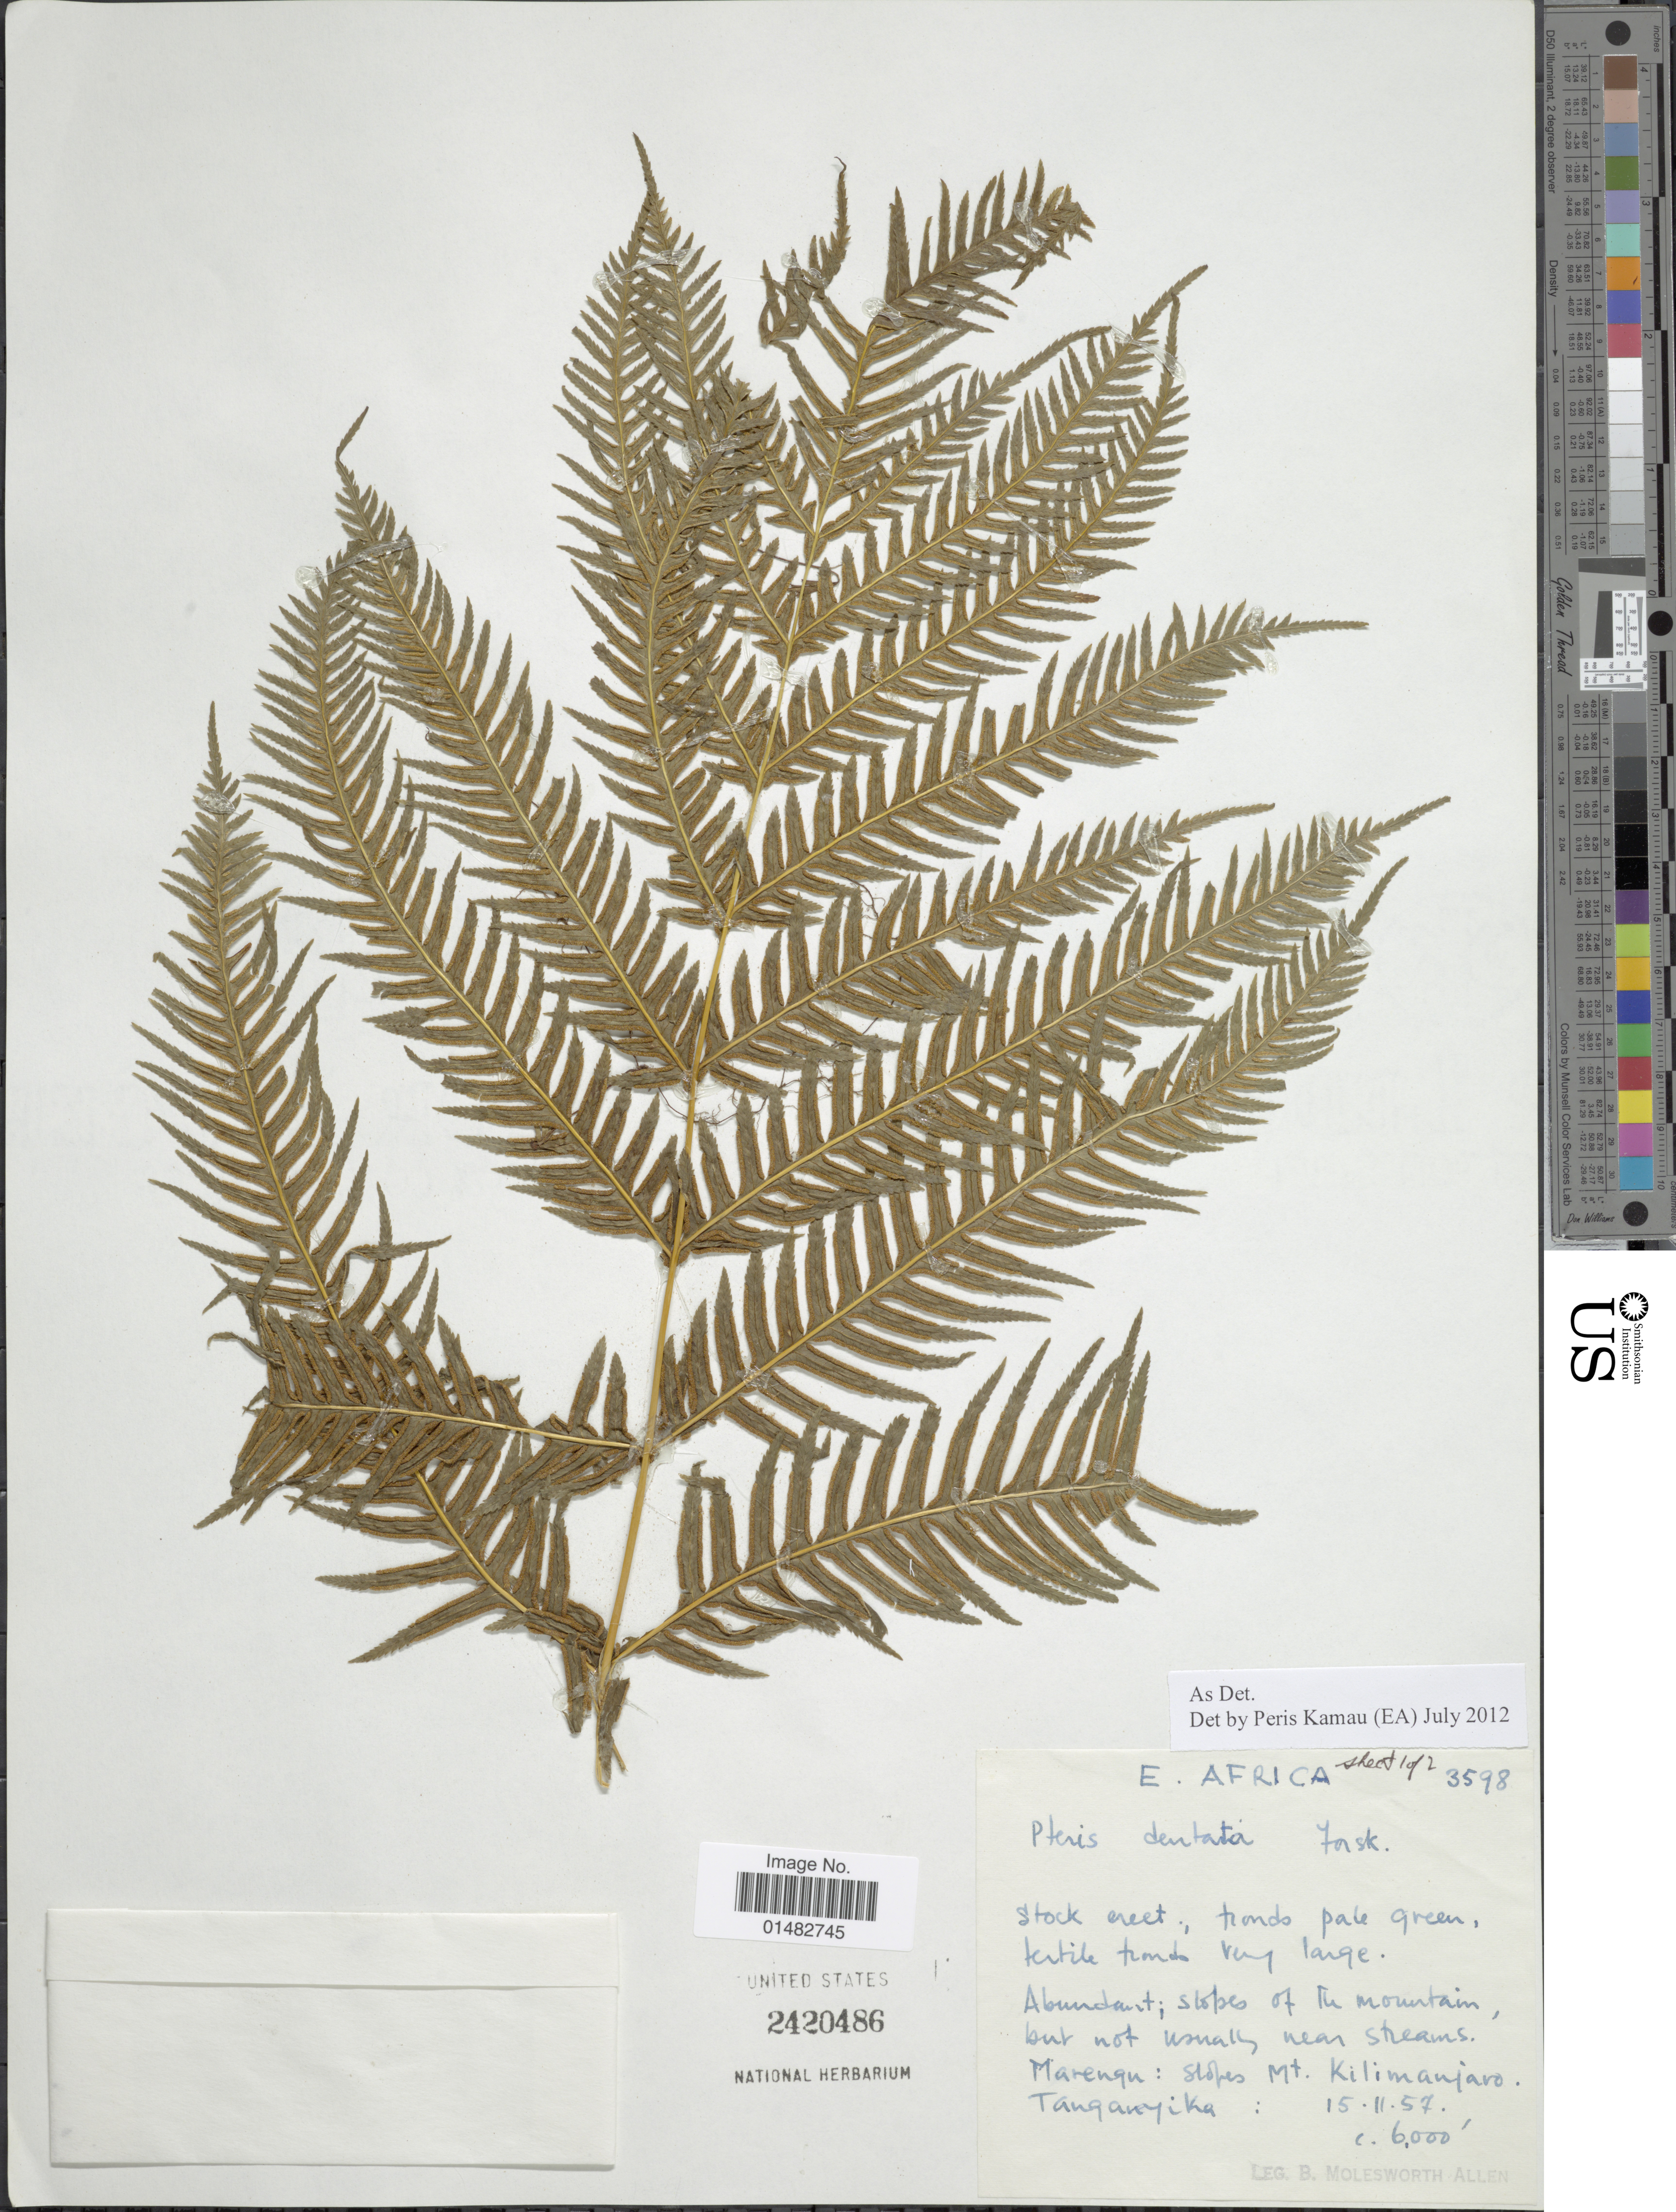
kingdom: Plantae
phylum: Tracheophyta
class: Polypodiopsida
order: Polypodiales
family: Pteridaceae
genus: Pteris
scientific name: Pteris dentata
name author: Forssk.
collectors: B. E. G. Molesworth-Allen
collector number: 3598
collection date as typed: Transcribed d/m/y: 15/11/57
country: Tanzania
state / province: Kilimanjaro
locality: E. Africa, Marengu, slopes Mt.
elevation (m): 1829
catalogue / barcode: US 2420486